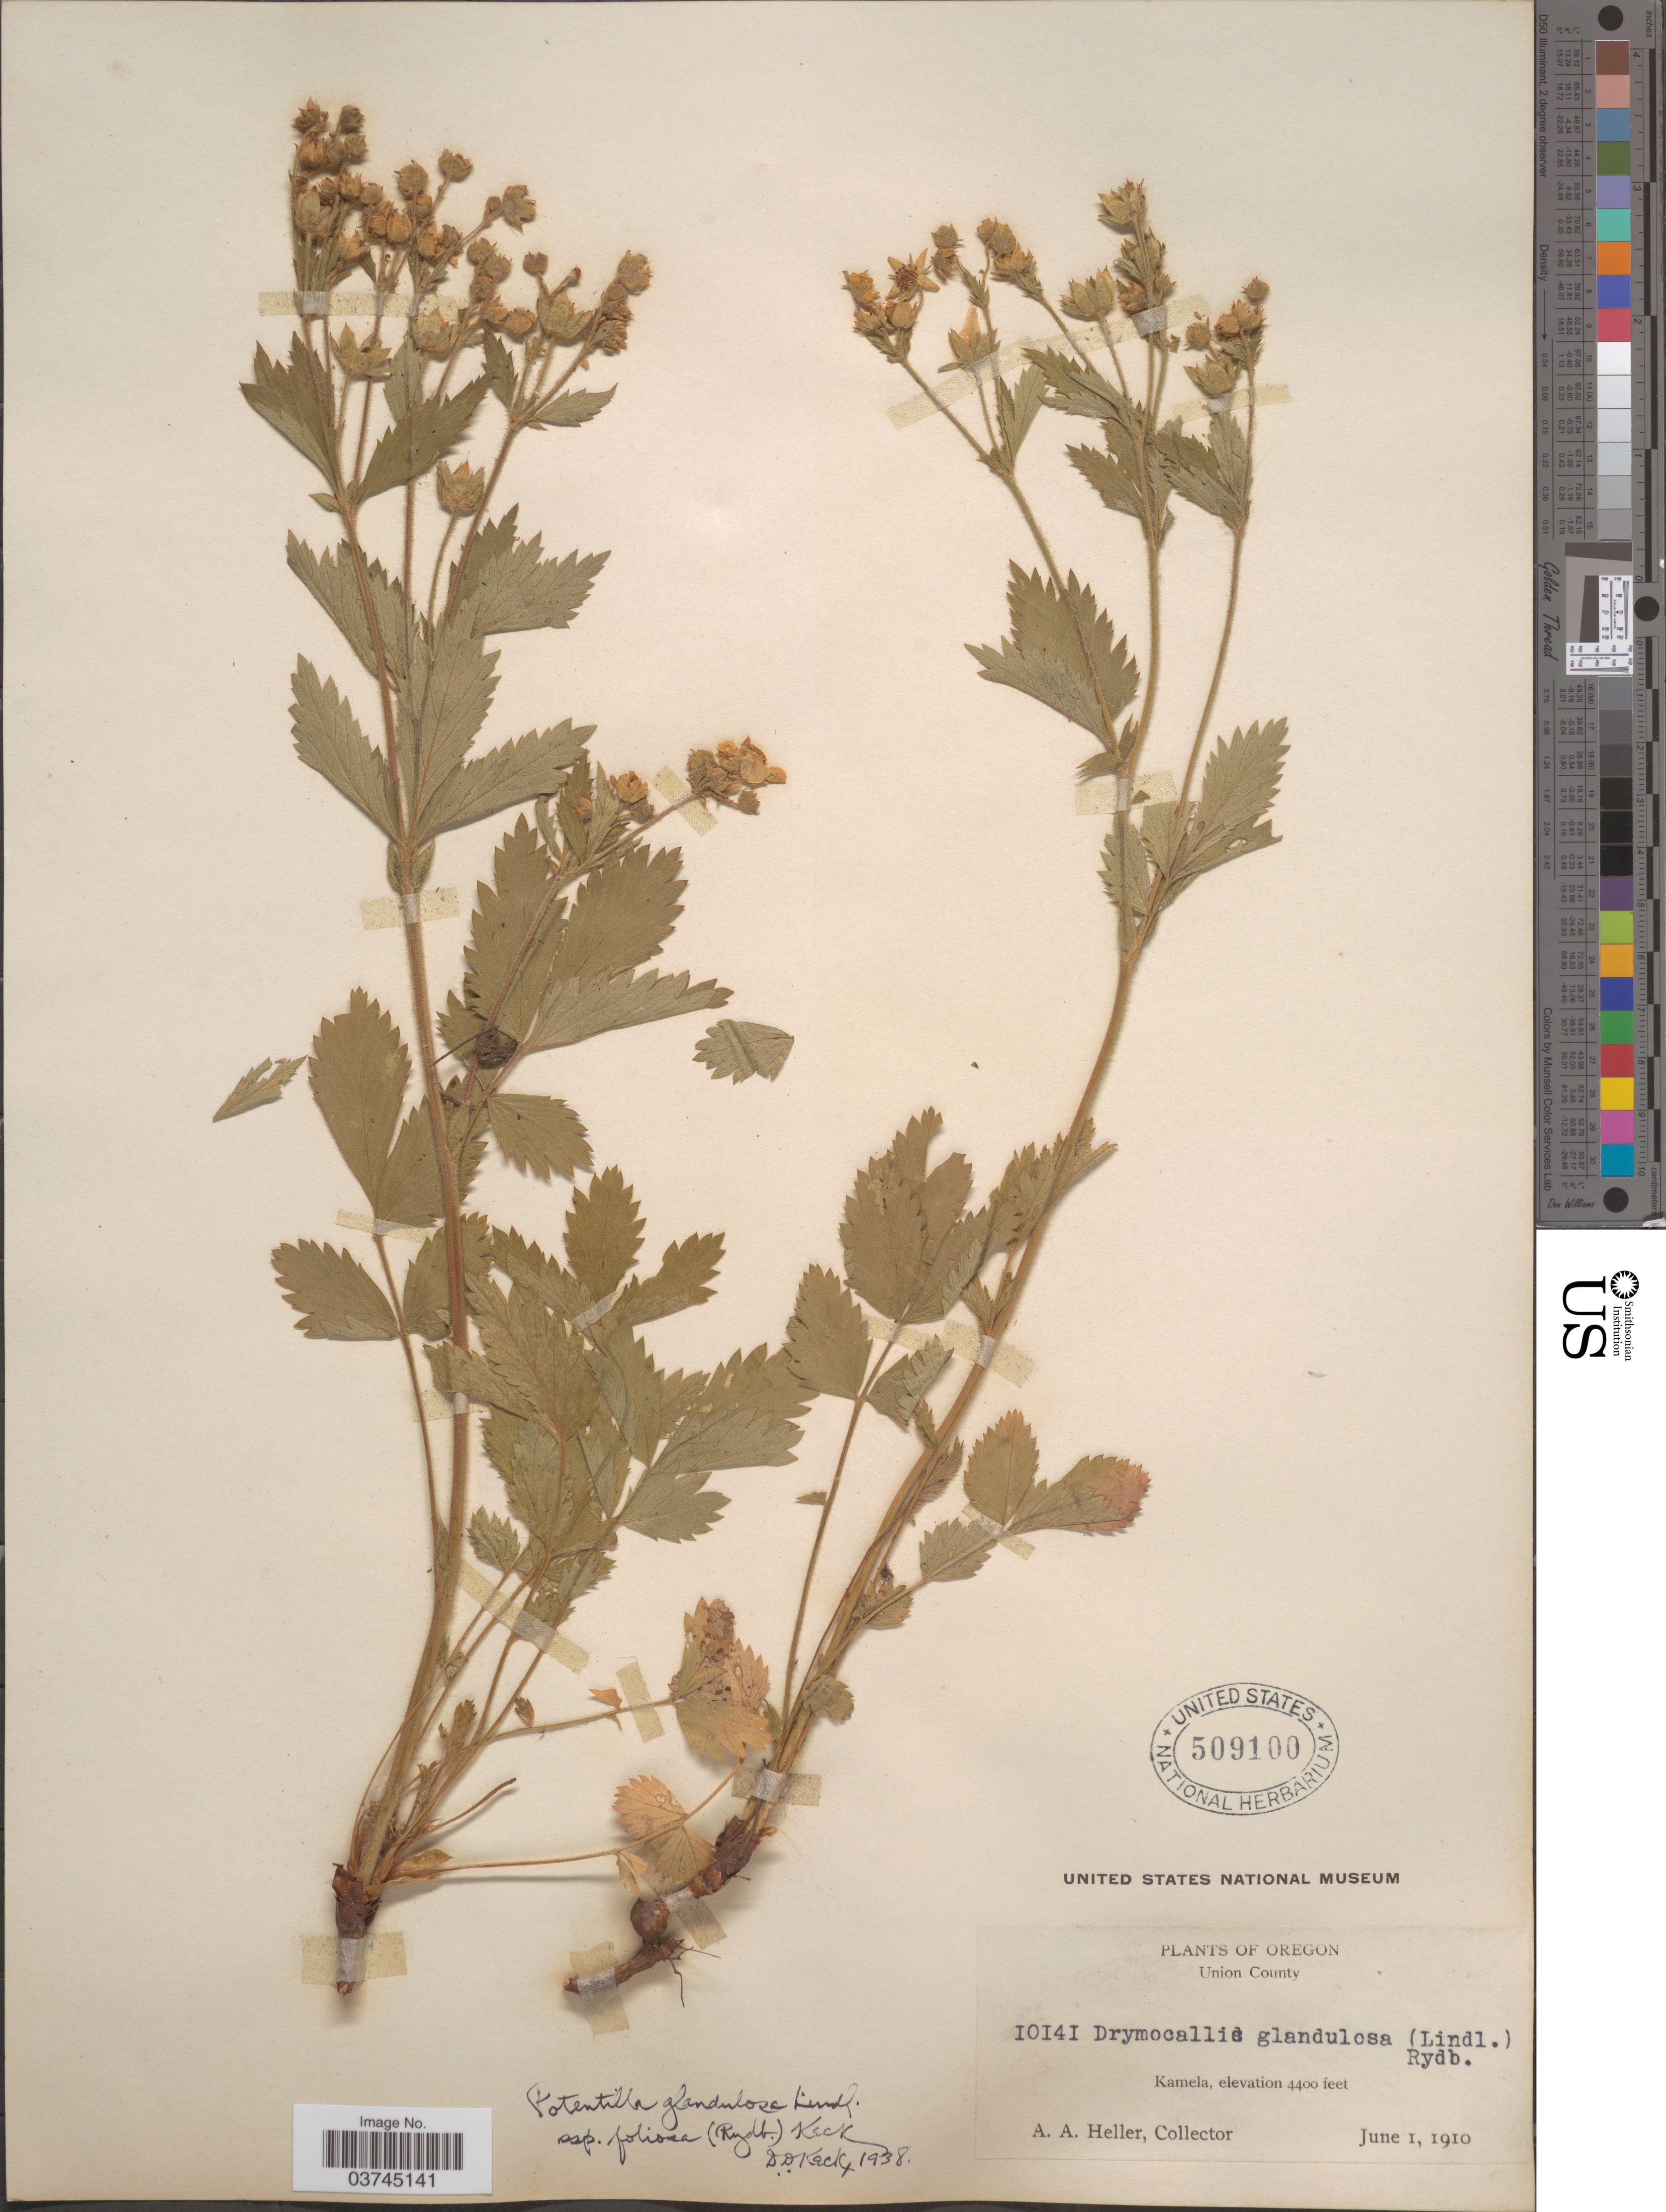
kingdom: Plantae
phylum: Tracheophyta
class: Magnoliopsida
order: Rosales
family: Rosaceae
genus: Drymocallis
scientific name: Drymocallis foliosa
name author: Rydb.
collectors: A. A. Heller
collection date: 1910-06-01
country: United States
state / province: Oregon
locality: Union County. Kamela.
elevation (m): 1341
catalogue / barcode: US 509100